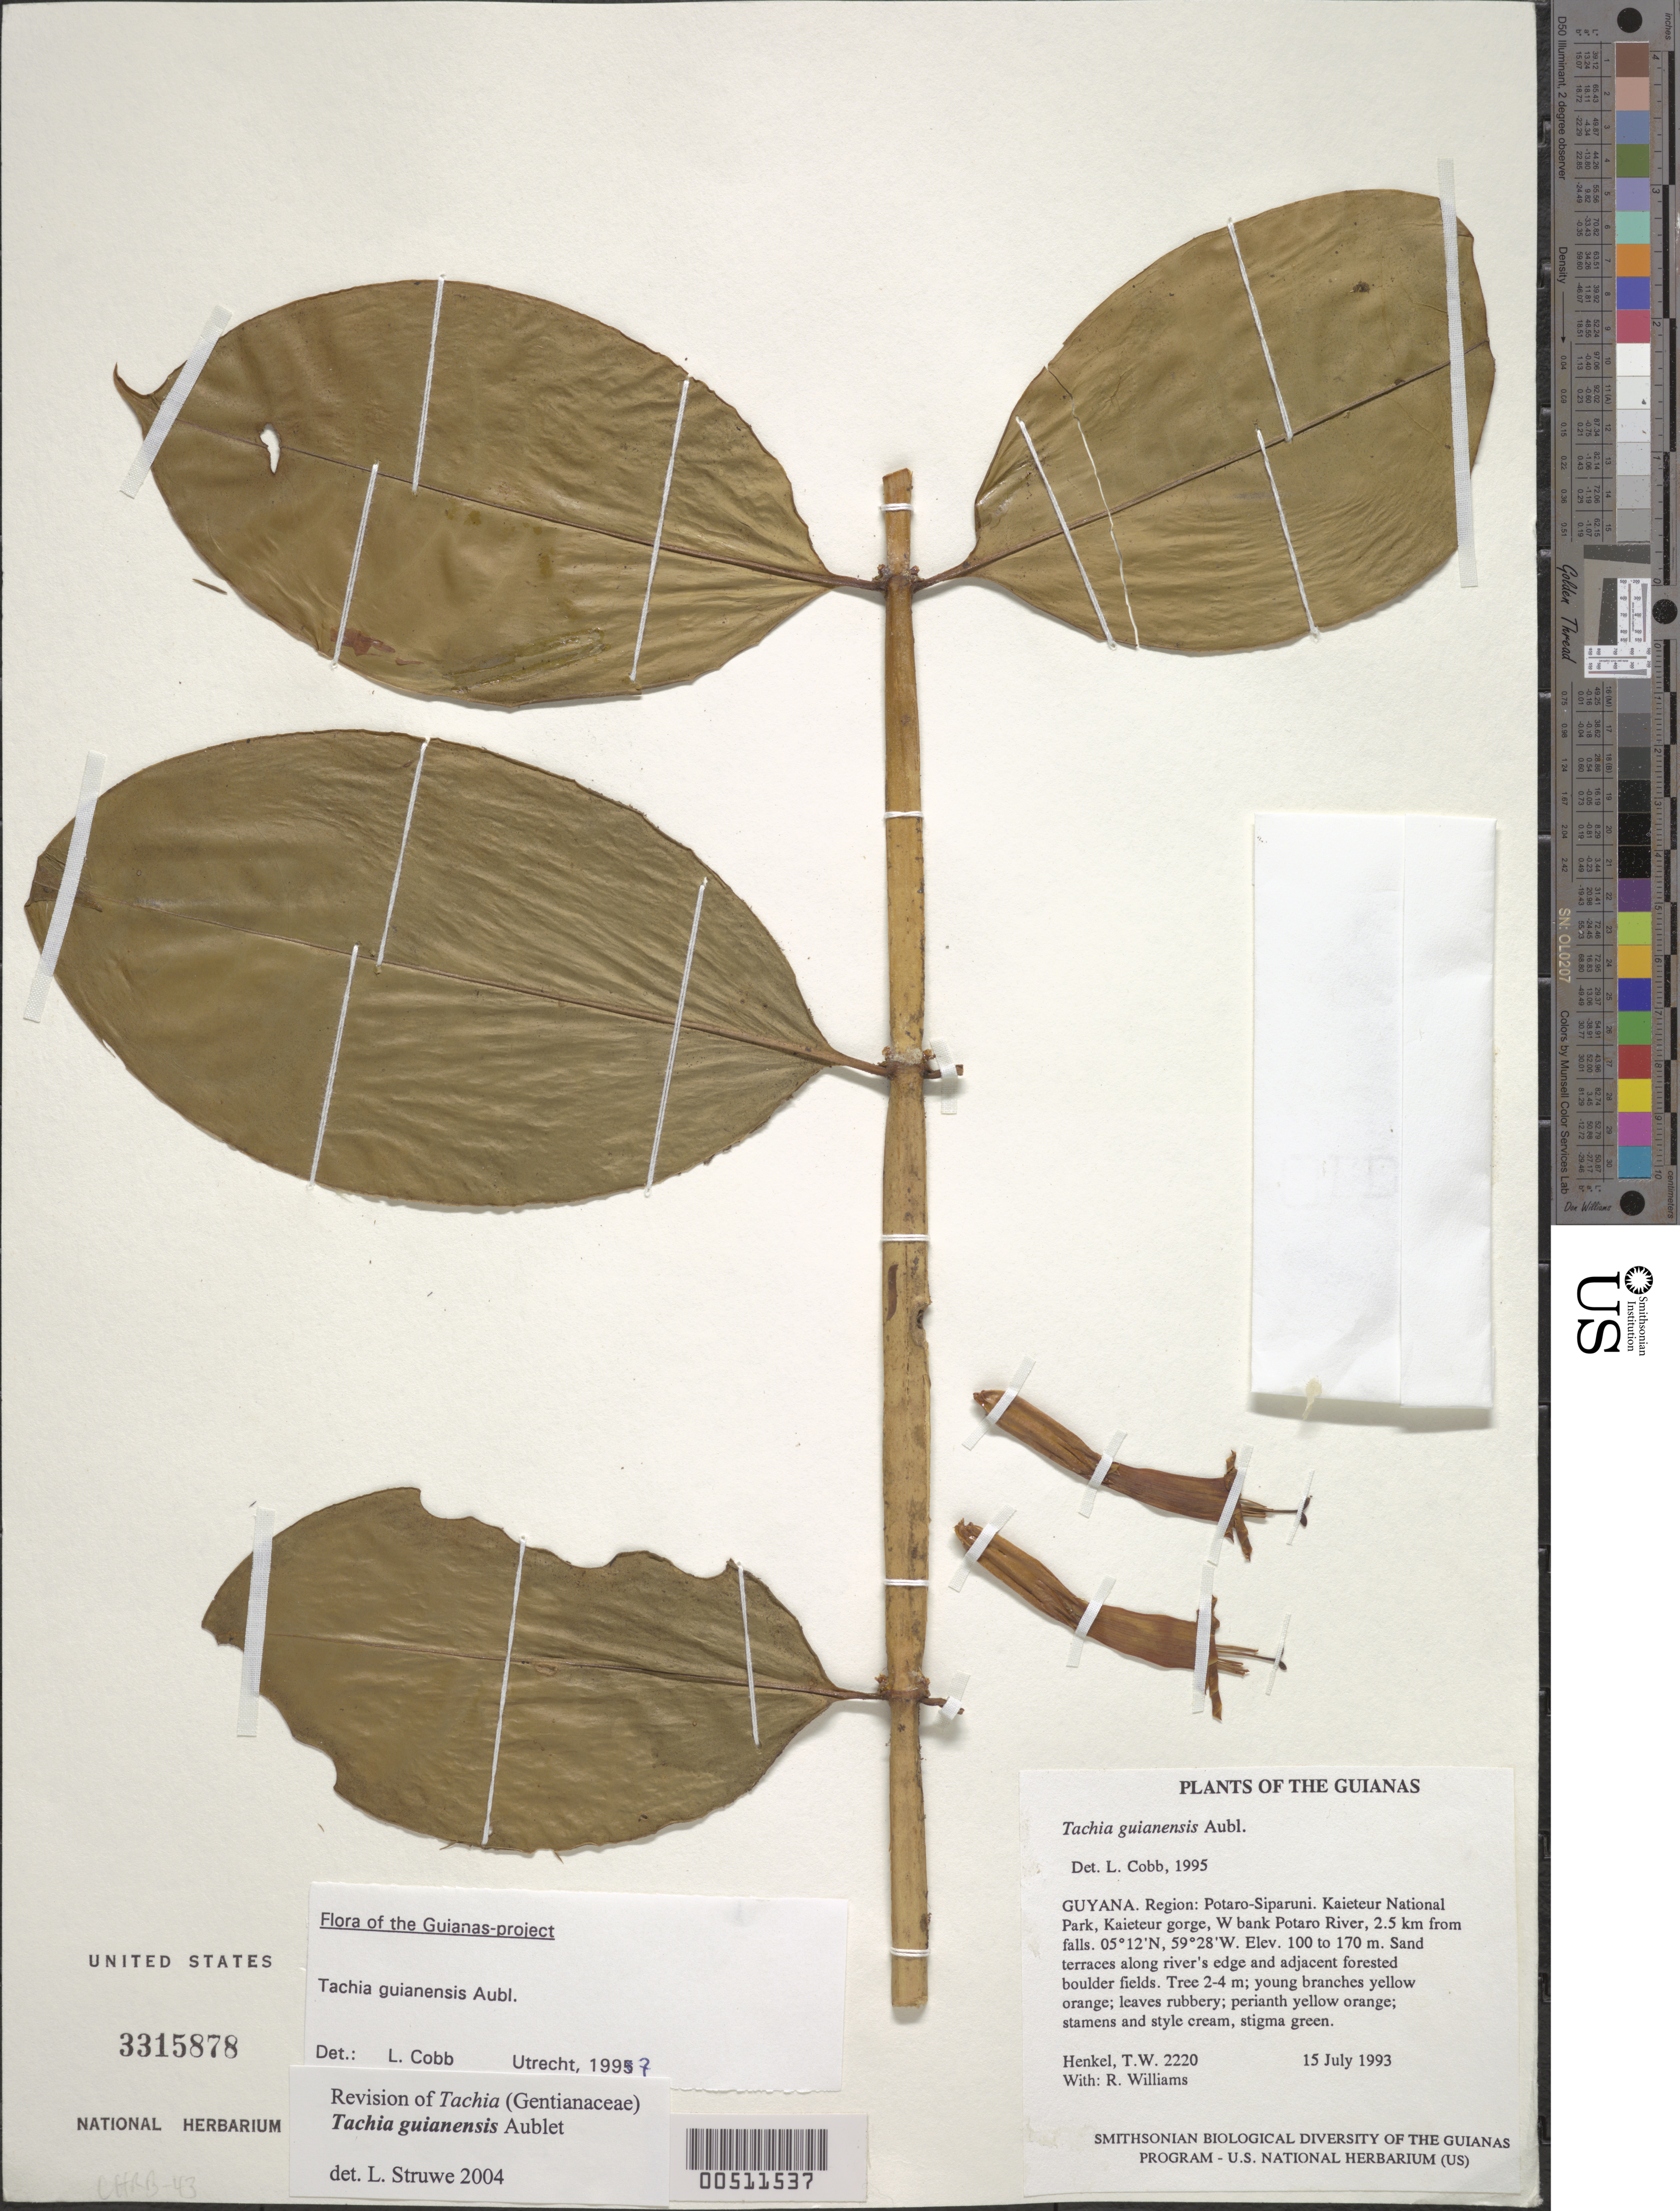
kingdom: Plantae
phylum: Tracheophyta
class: Magnoliopsida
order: Gentianales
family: Gentianaceae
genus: Tachia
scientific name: Tachia guianensis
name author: Aubl.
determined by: Cobb, L.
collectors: T. Henkel & R. Williams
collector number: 2220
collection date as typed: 15 July 1993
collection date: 1993-07-15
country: Guyana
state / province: Potaro-Siparuni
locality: Kaieteur National Park, Kaieteur gorge, W bank Potaro R, 2.5 km from falls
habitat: Sand terraces along river's edge and adjacent forested boulder fields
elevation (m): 100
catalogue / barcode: US 3315878